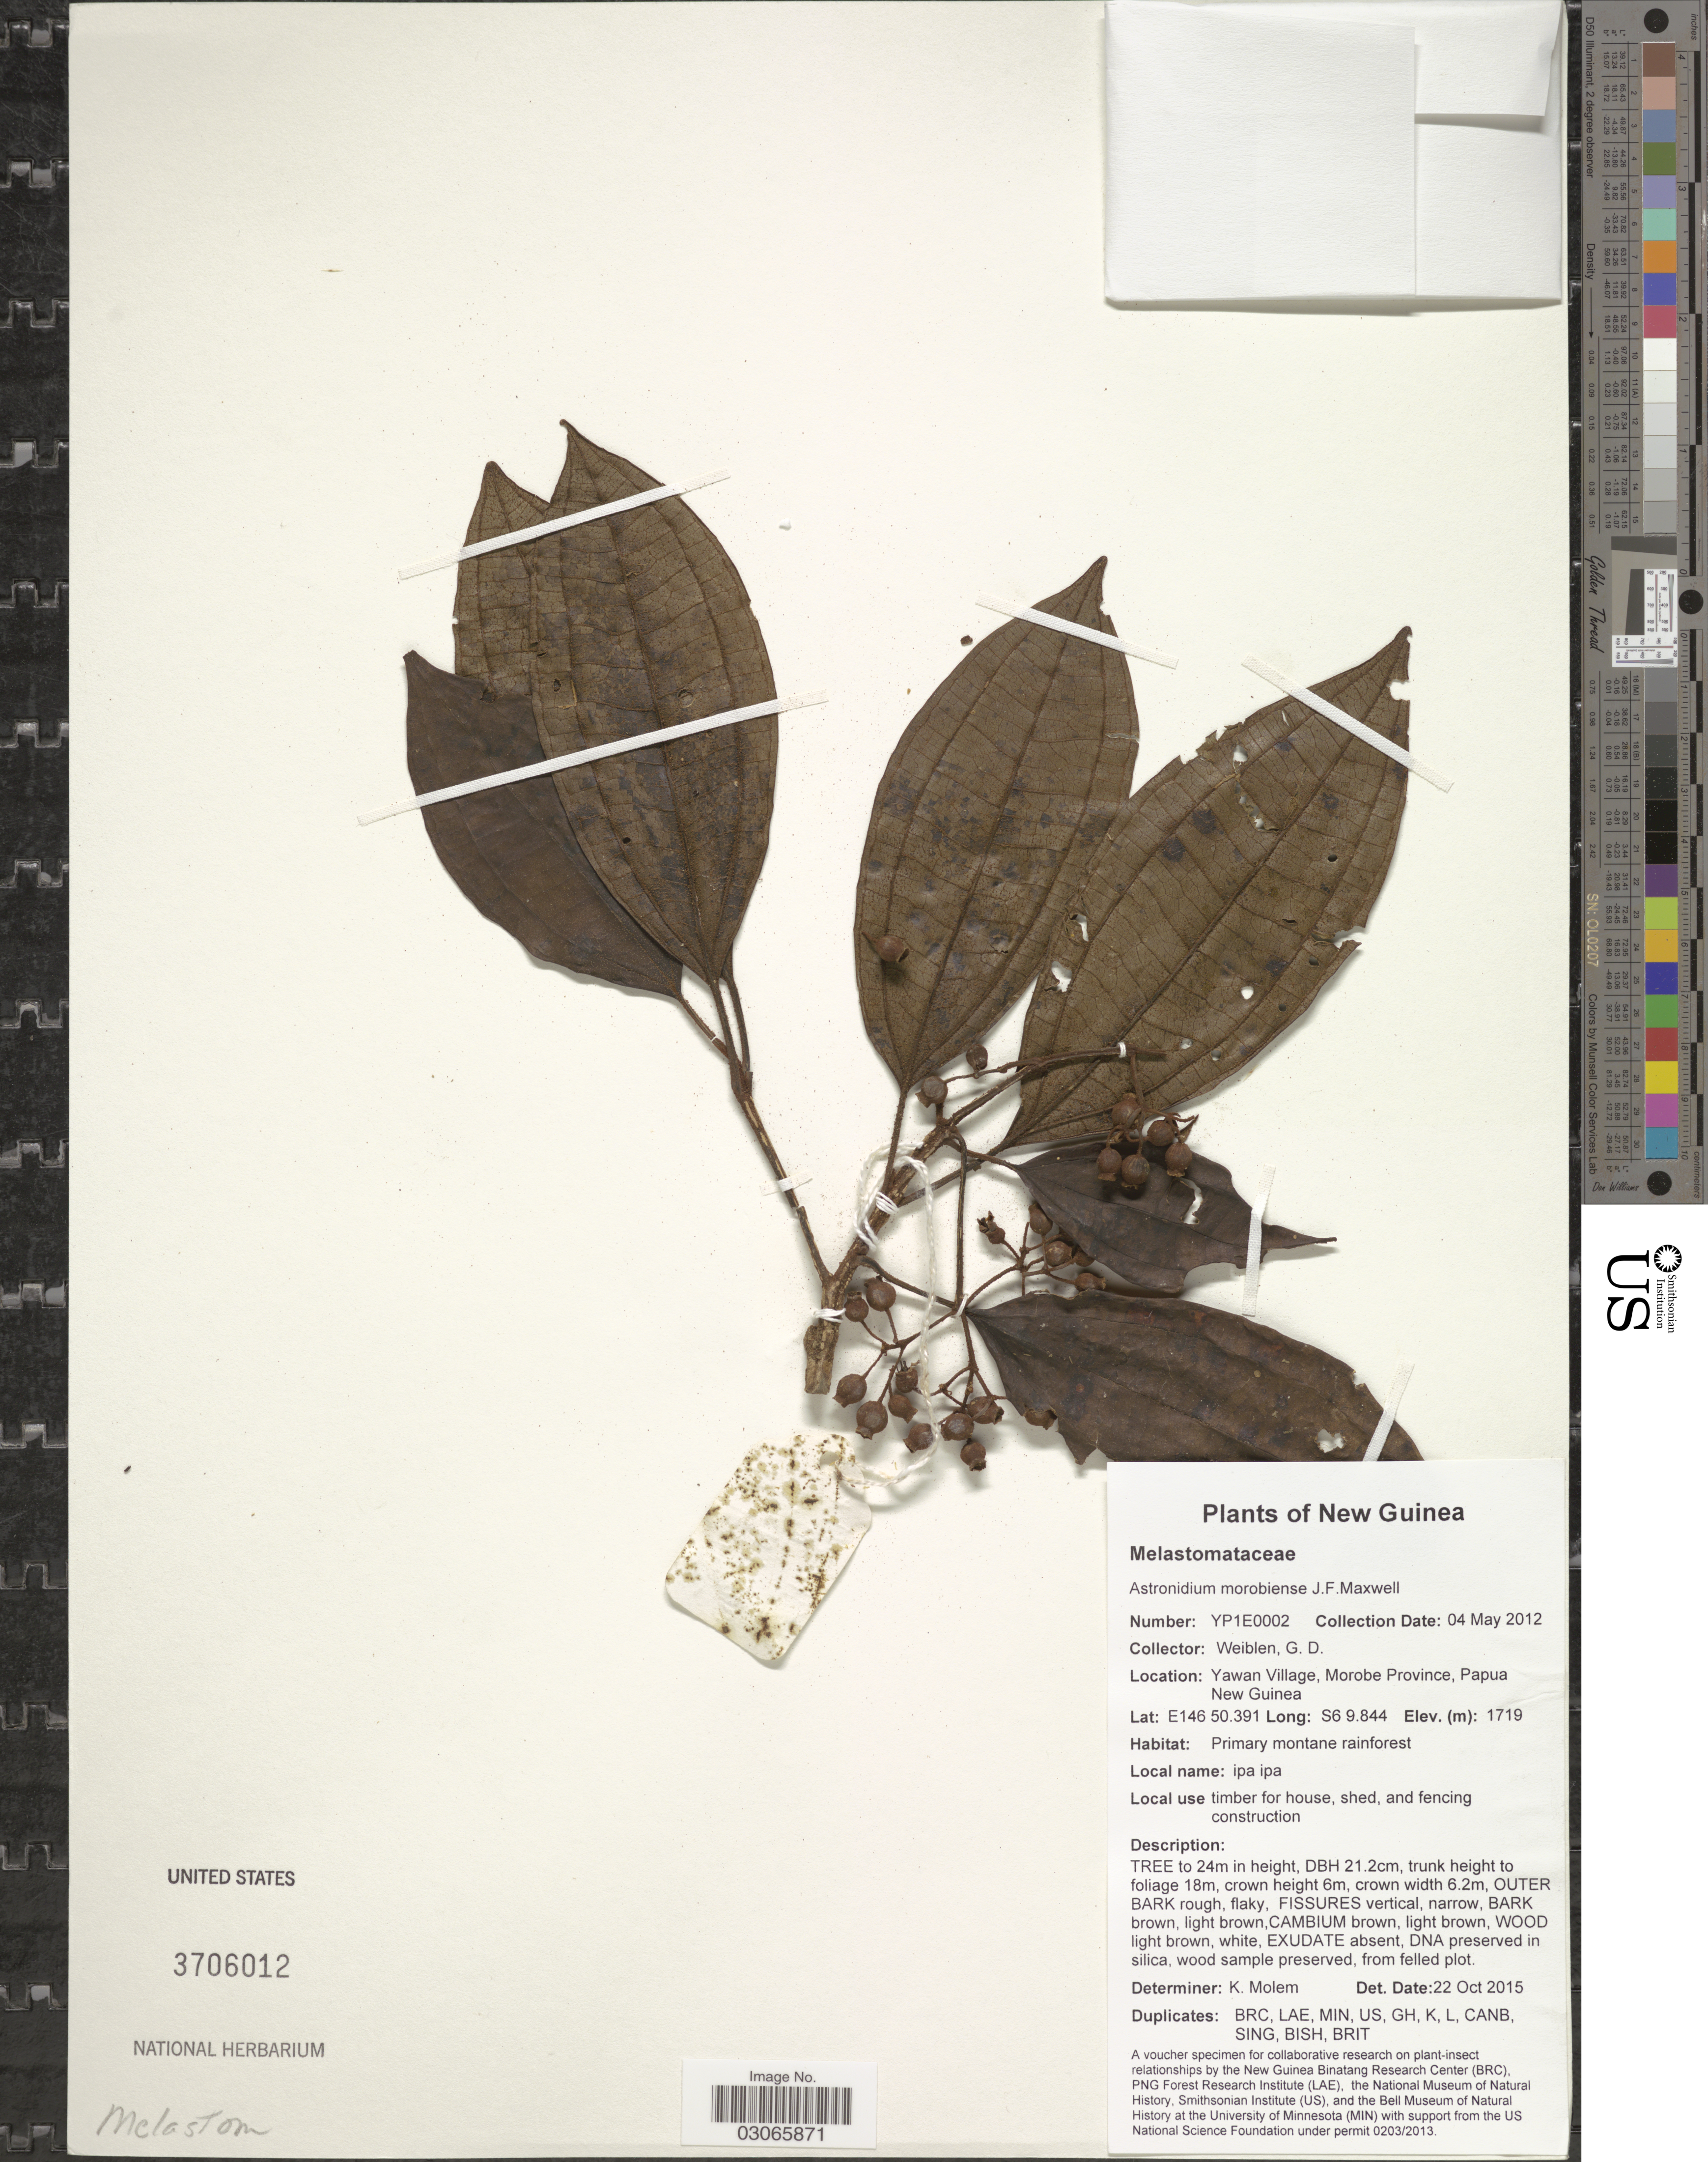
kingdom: Plantae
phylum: Tracheophyta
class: Magnoliopsida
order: Myrtales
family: Melastomataceae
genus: Astronidium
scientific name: Astronidium morobiense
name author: J.F. Maxwell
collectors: G. D. Weiblen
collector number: YP1E0002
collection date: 2012-05-04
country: Papua New Guinea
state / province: Morobe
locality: New Guinea. Yawan Village.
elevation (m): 1719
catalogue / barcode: US 3706012